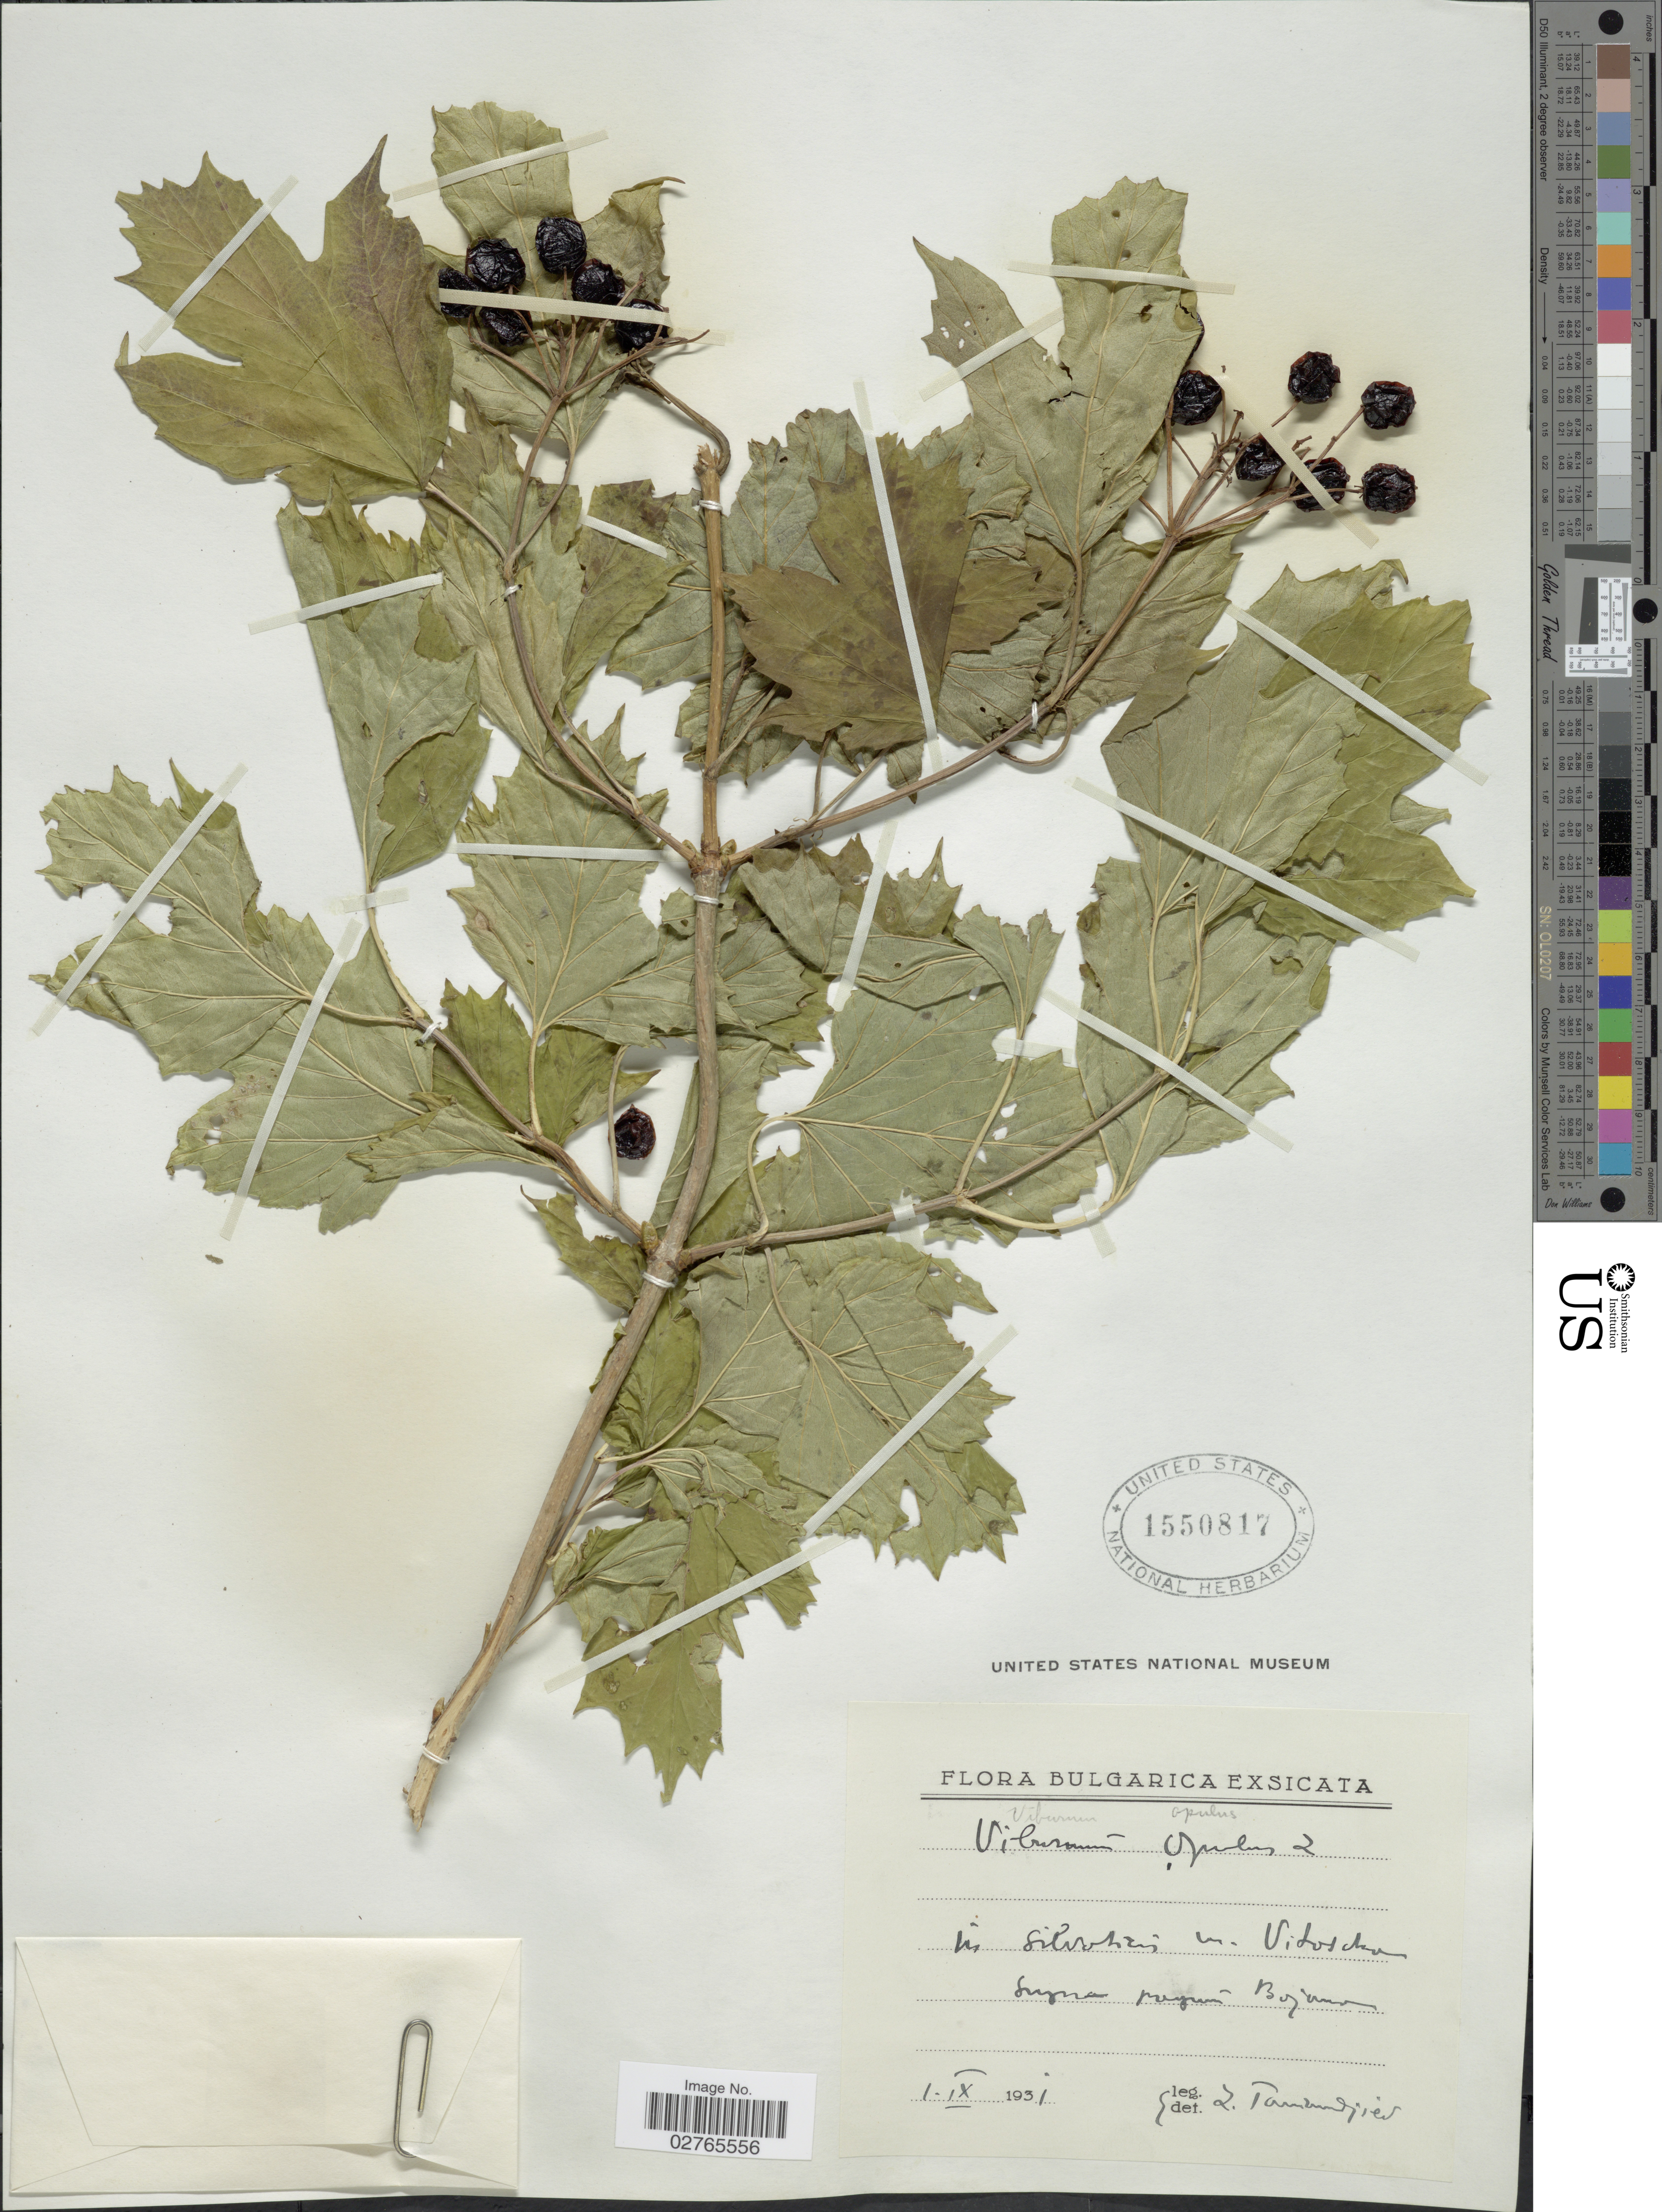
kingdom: Plantae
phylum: Tracheophyta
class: Magnoliopsida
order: Dipsacales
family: Viburnaceae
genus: Viburnum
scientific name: Viburnum opulus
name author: L.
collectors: Z. Tamvudjiev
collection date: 1931-09-01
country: Bulgaria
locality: In silvoticus m. Vitoscho sugera mayum Bojama [interpreted]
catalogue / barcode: US 1550817